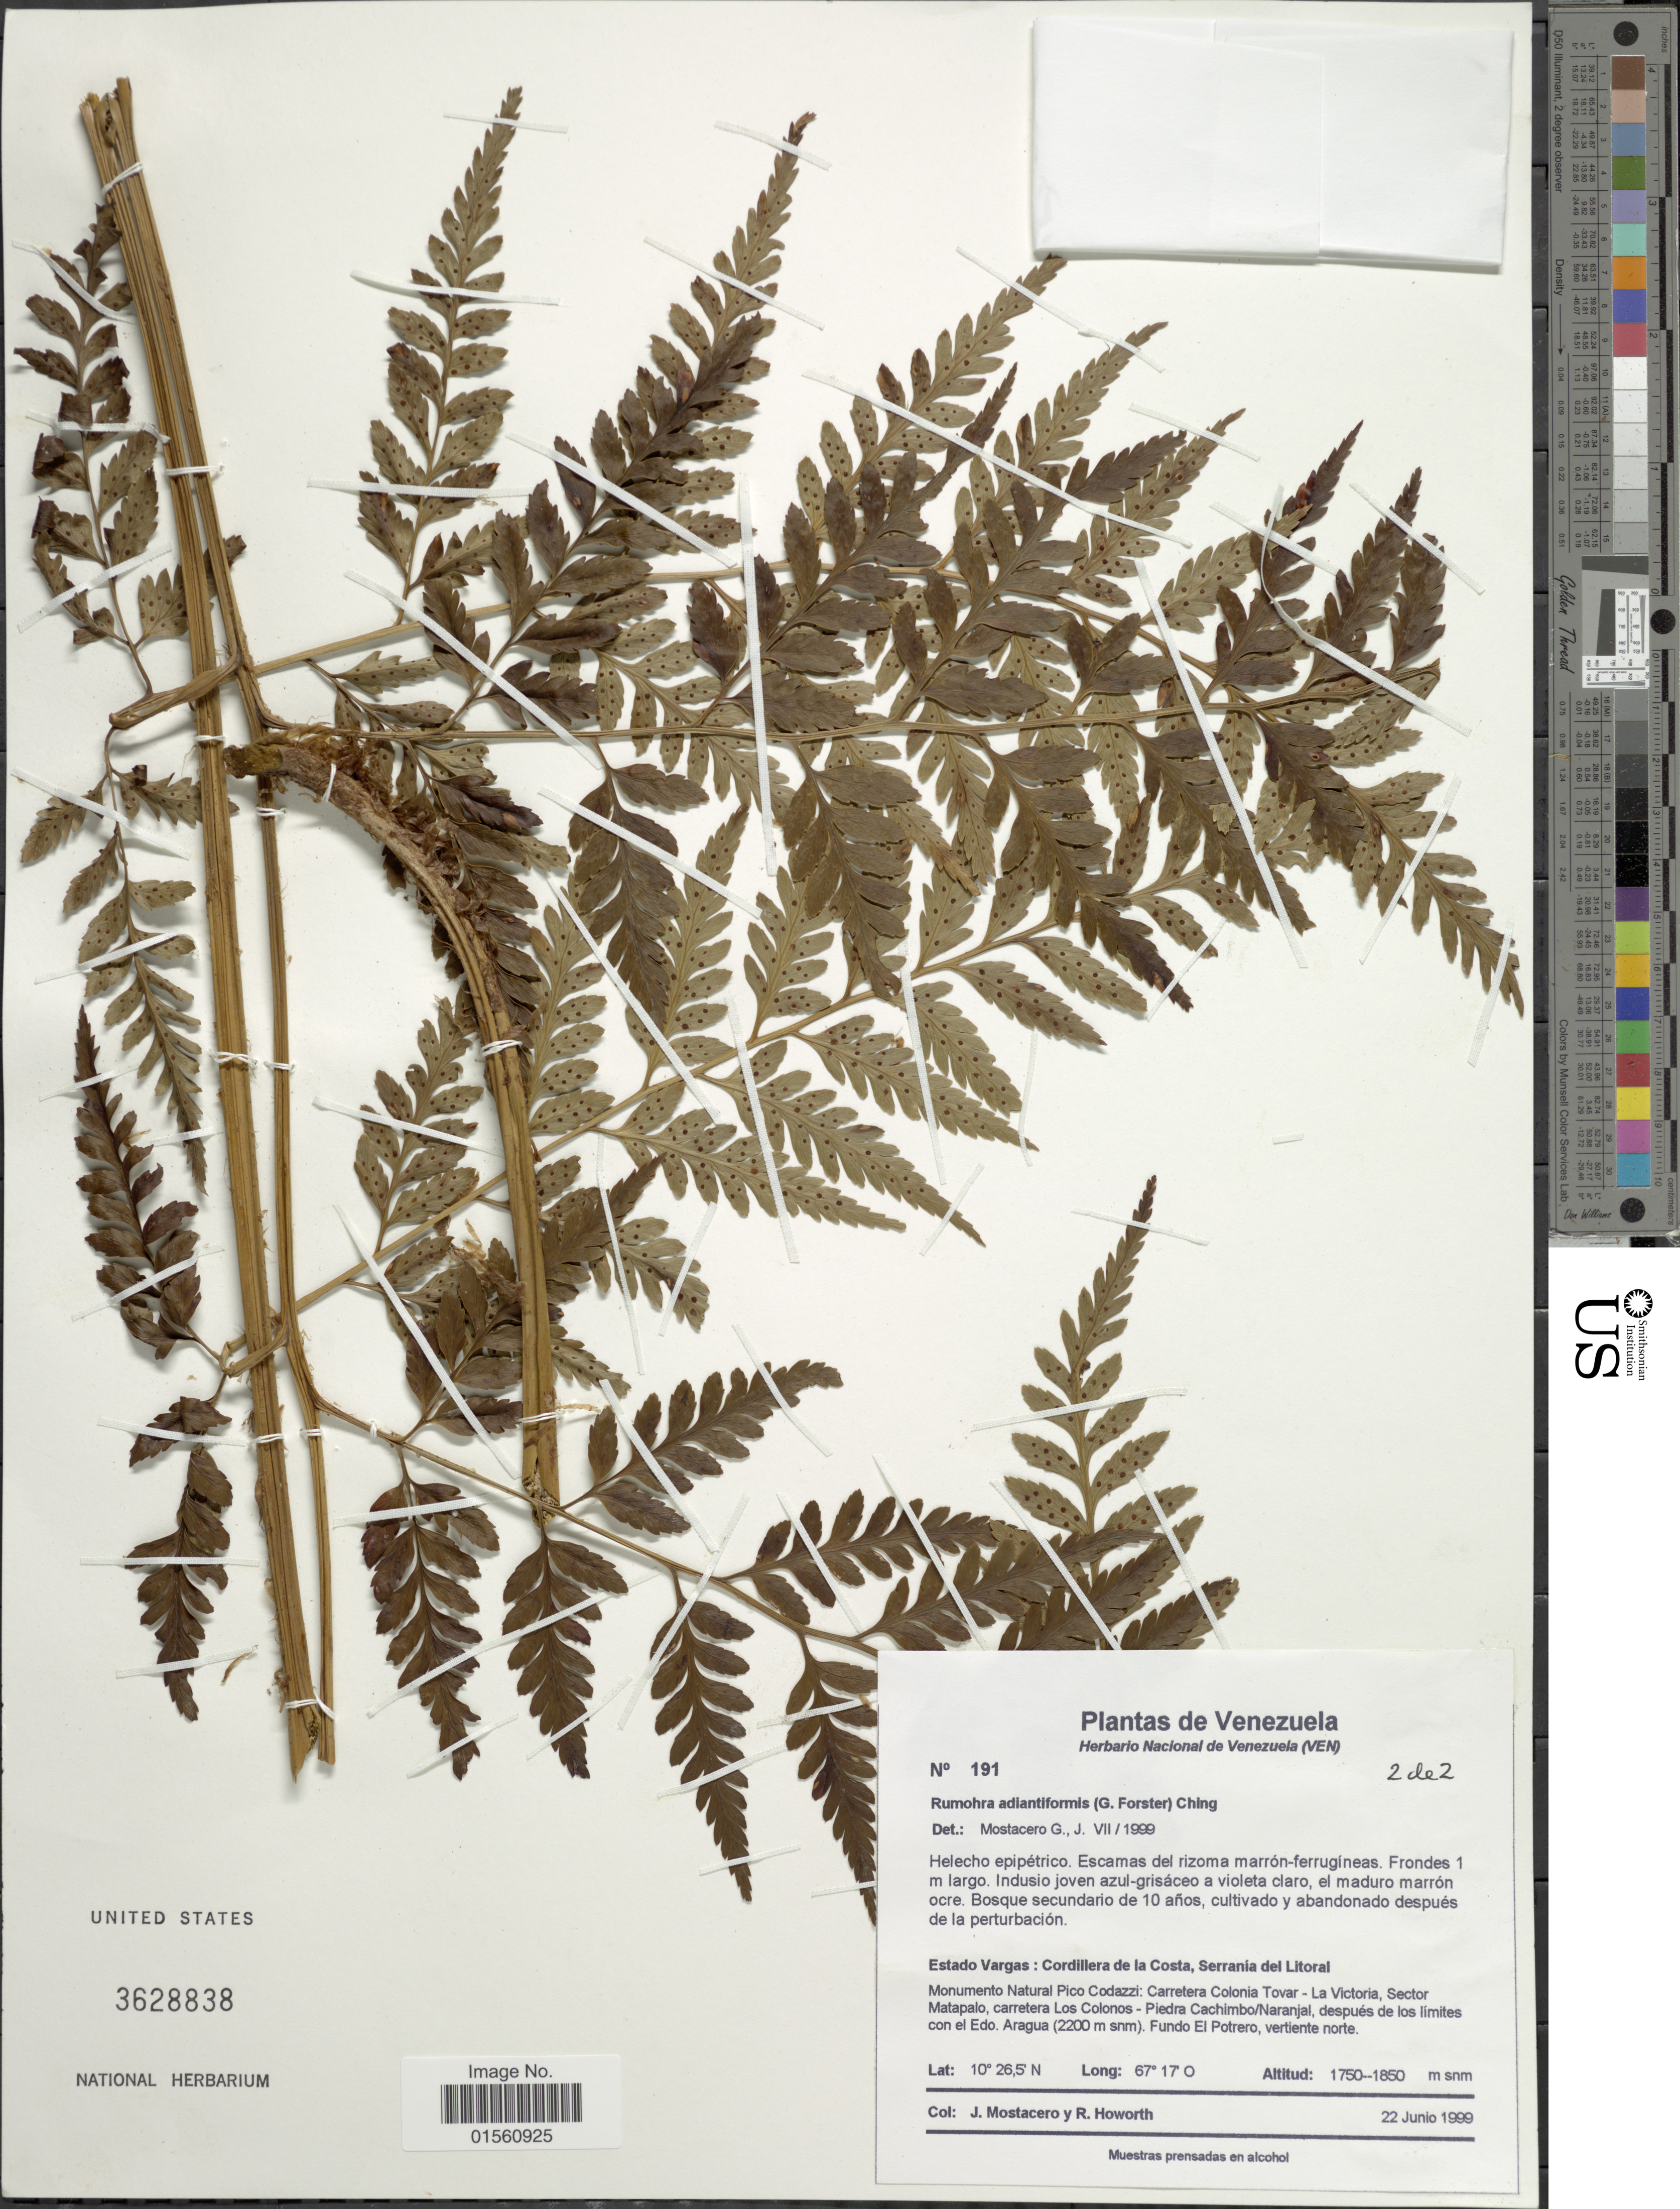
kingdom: Plantae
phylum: Tracheophyta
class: Polypodiopsida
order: Polypodiales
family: Dryopteridaceae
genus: Rumohra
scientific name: Rumohra adiantiformis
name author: (G. Forst.) Ching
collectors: J. Mostacero & R. Howorth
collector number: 191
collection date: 1999-06-22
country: Venezuela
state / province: Vargas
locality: Estado Vargas: Cordillera de la Costa, Serrania del Litoral, monumento Natural Pico Codazzi: Carretera Colonia Tovar- La Victoria, Sector Matapalo, carretera Los Colonos- Piedra Cachimbo/Naranjal, despues de los limites con el Edo, aragua (2200 m snm), fundo el Potrero, vertiente norte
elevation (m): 1750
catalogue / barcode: US 3628838